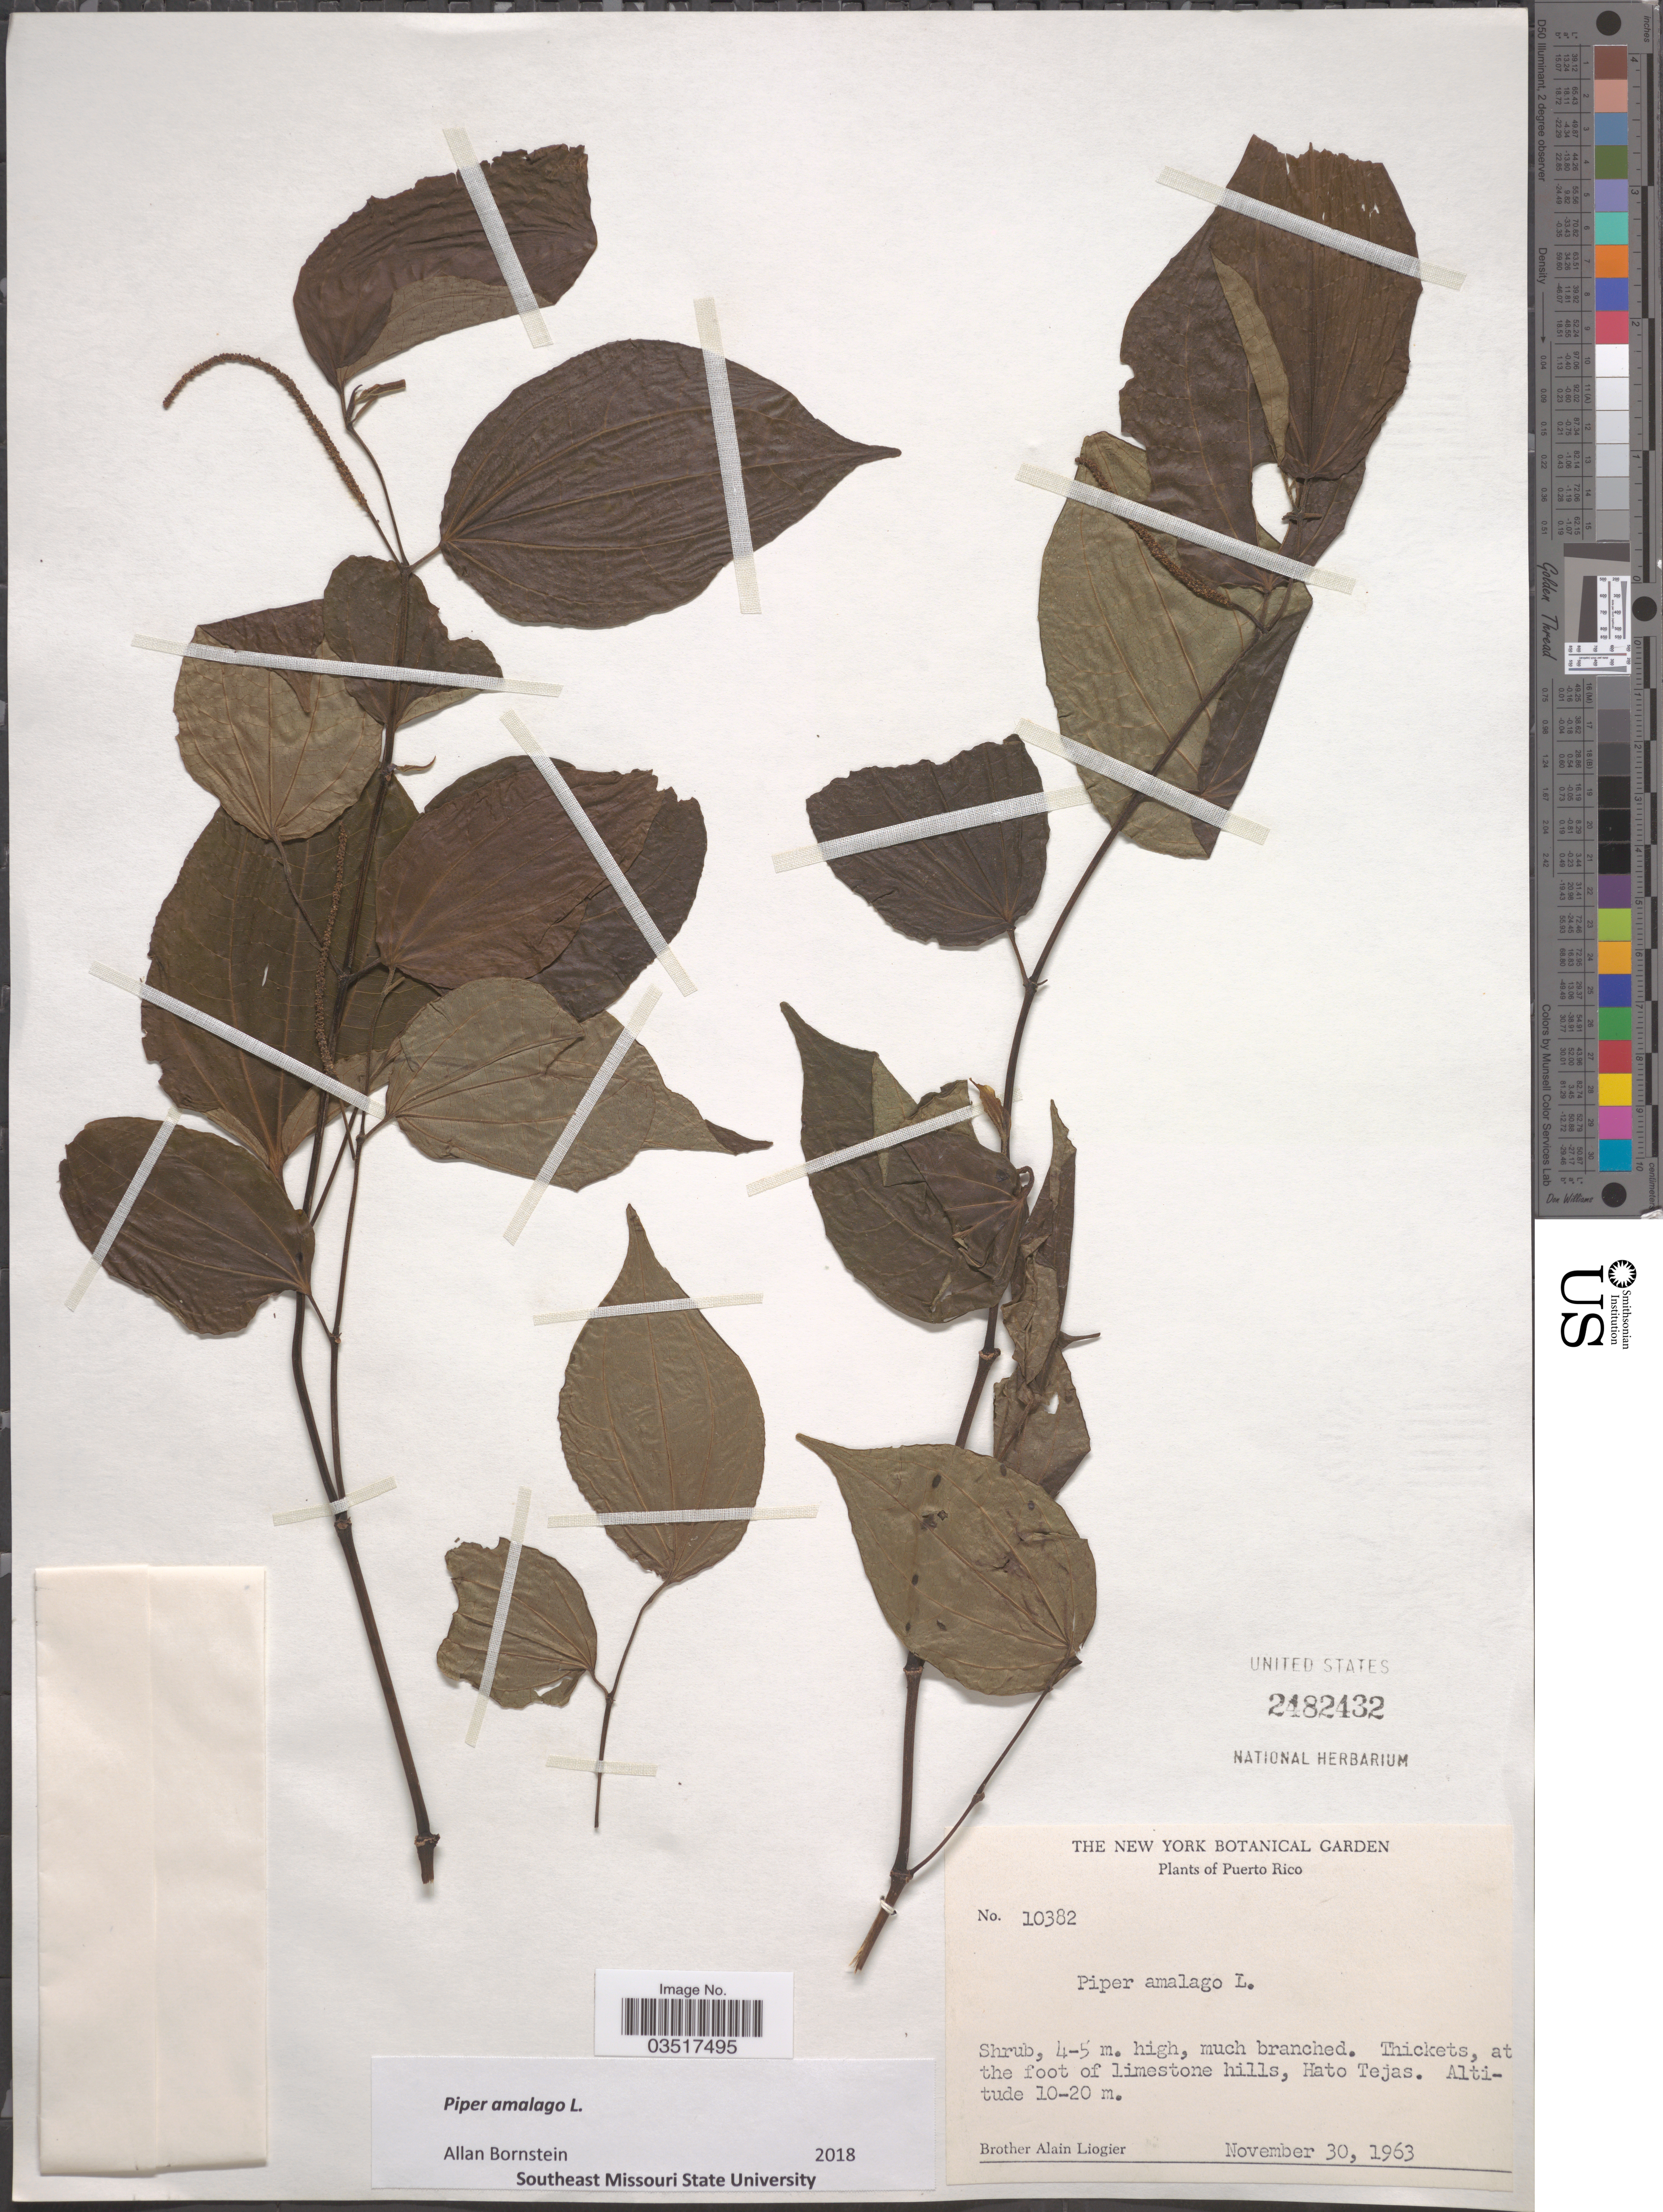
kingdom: Plantae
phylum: Tracheophyta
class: Magnoliopsida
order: Piperales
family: Piperaceae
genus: Piper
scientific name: Piper amalago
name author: L.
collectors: A. H. Liogier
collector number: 10382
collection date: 1963-11-30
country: Puerto Rico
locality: At the foot of limestone hills, Hato Tejas.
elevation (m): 10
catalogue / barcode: US 2482432